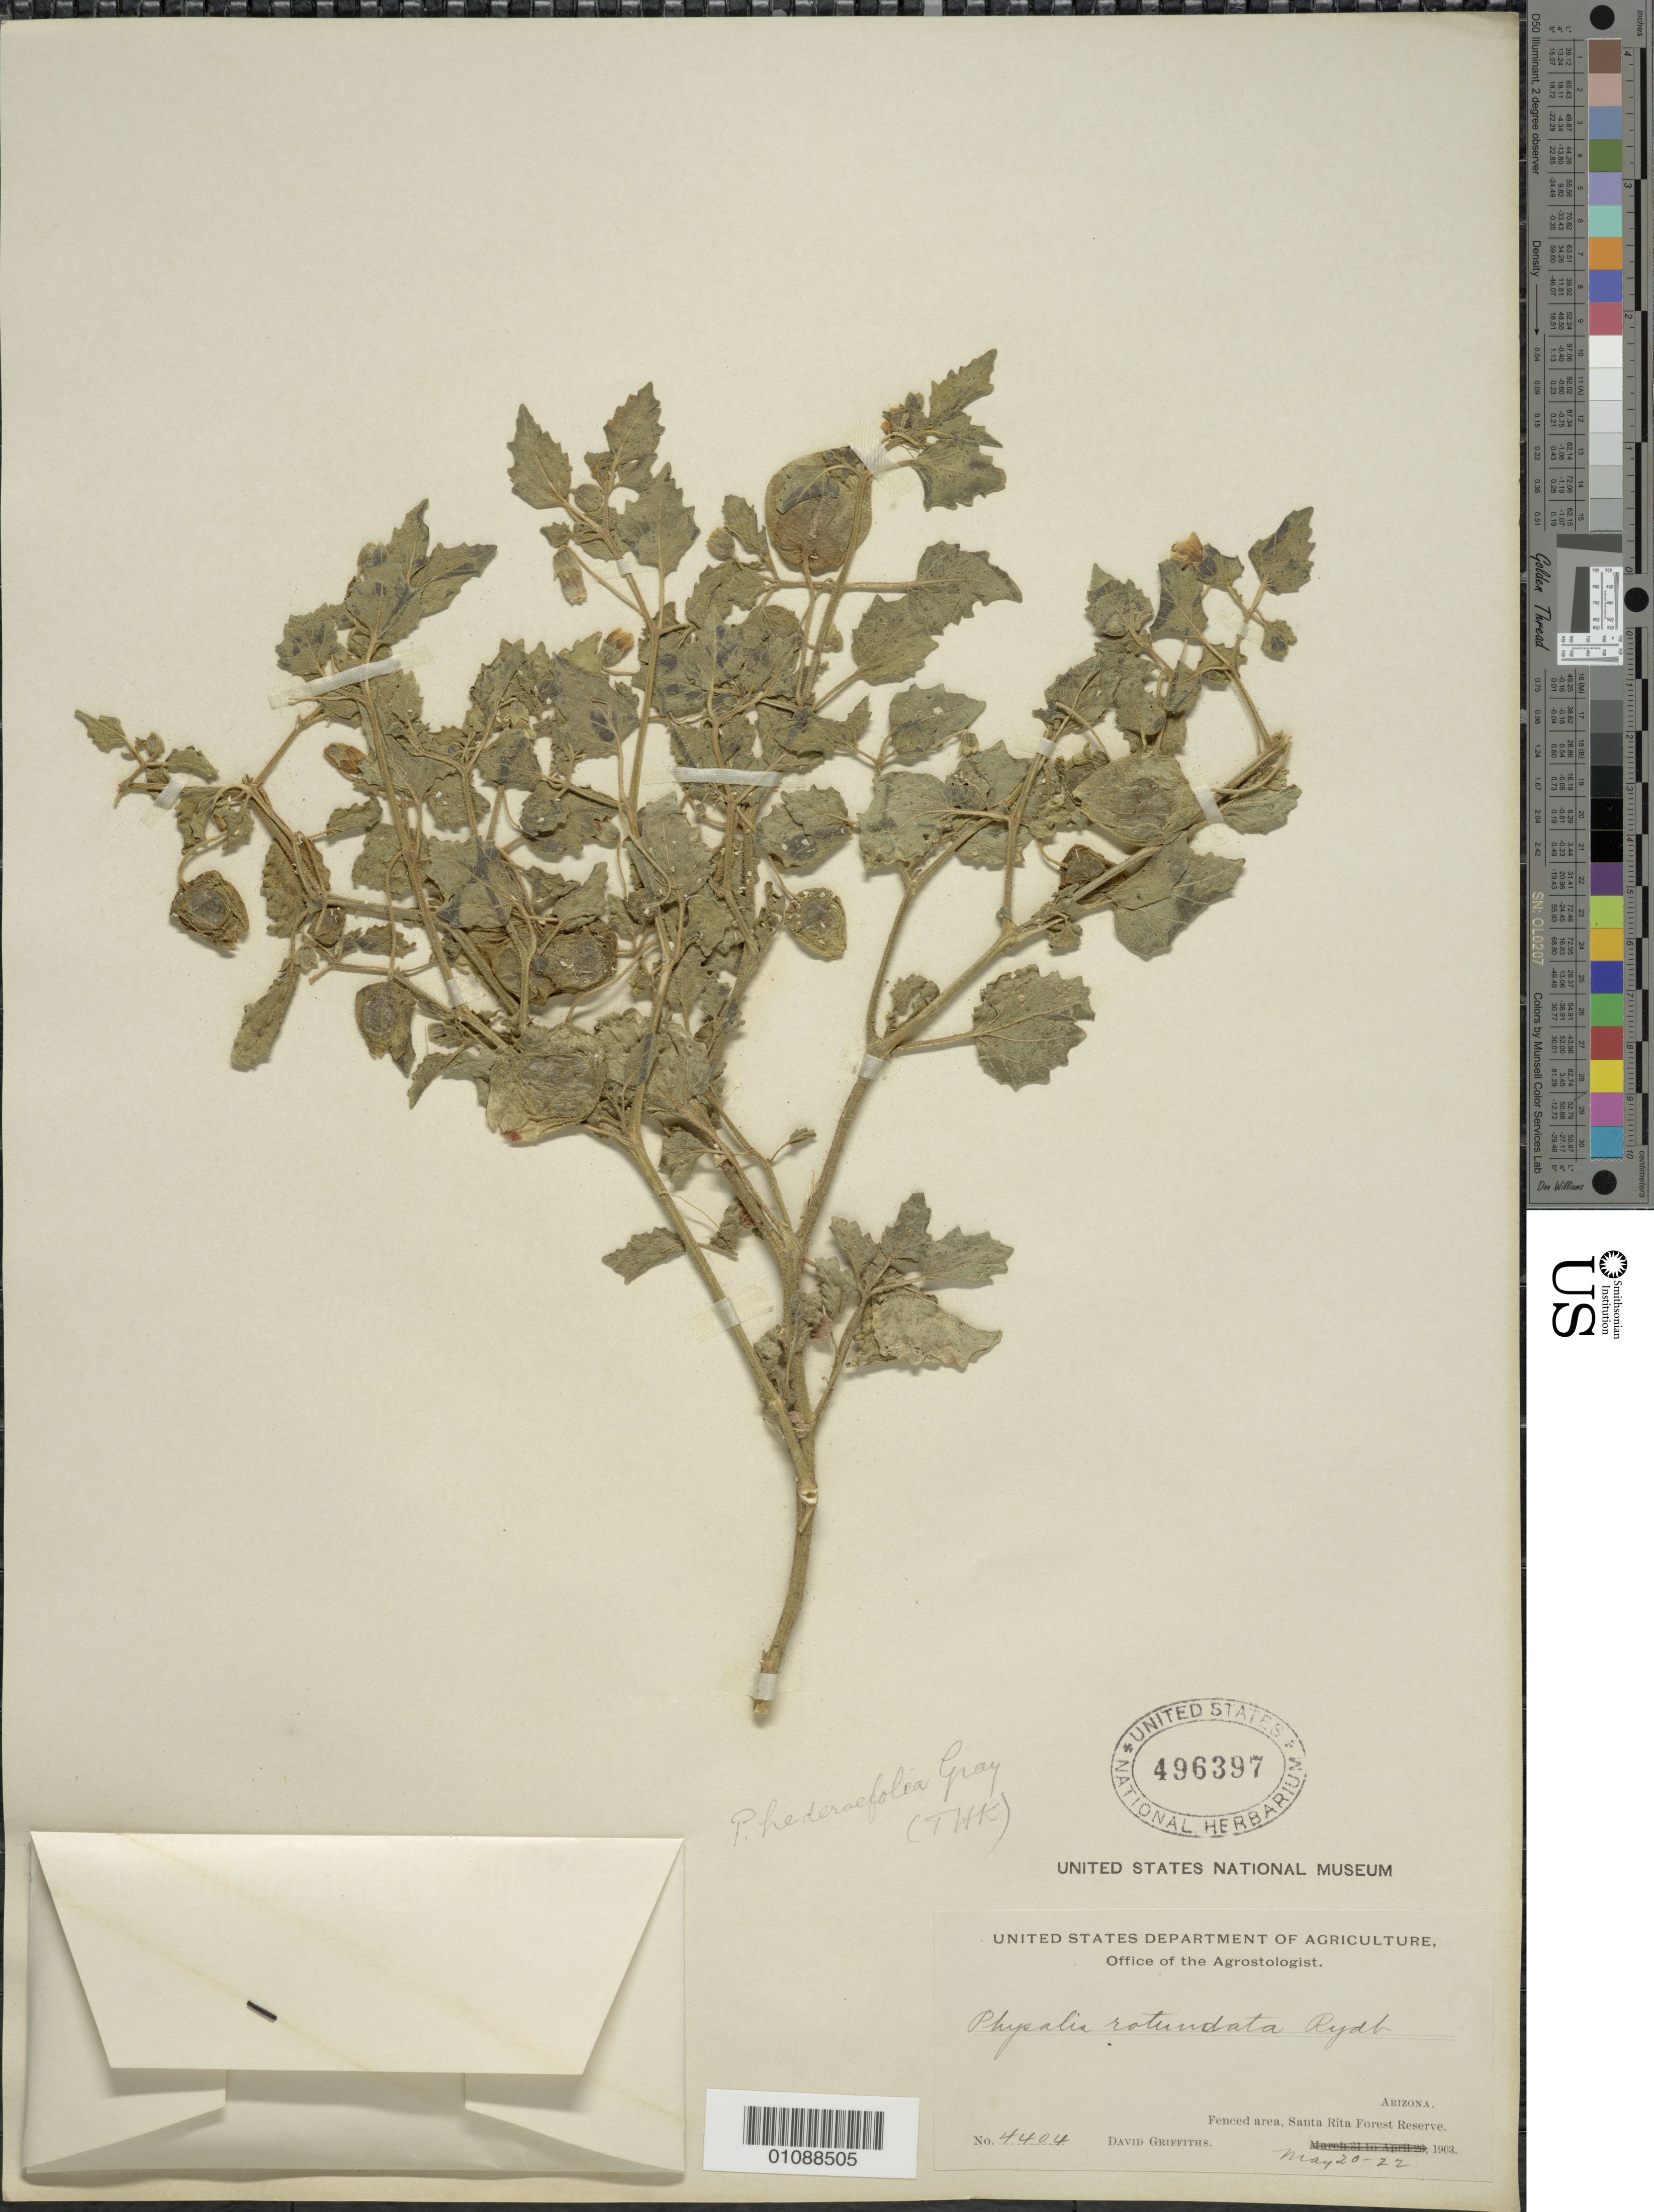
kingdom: Plantae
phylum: Tracheophyta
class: Magnoliopsida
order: Solanales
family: Solanaceae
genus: Physalis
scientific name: Physalis hederifolia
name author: A. Gray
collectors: D. Griffiths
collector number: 4404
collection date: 1903-05-20/1903-05-22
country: United States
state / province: Arizona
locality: Fenced area, Santa Rita Forest Reserve.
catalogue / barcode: US 496397